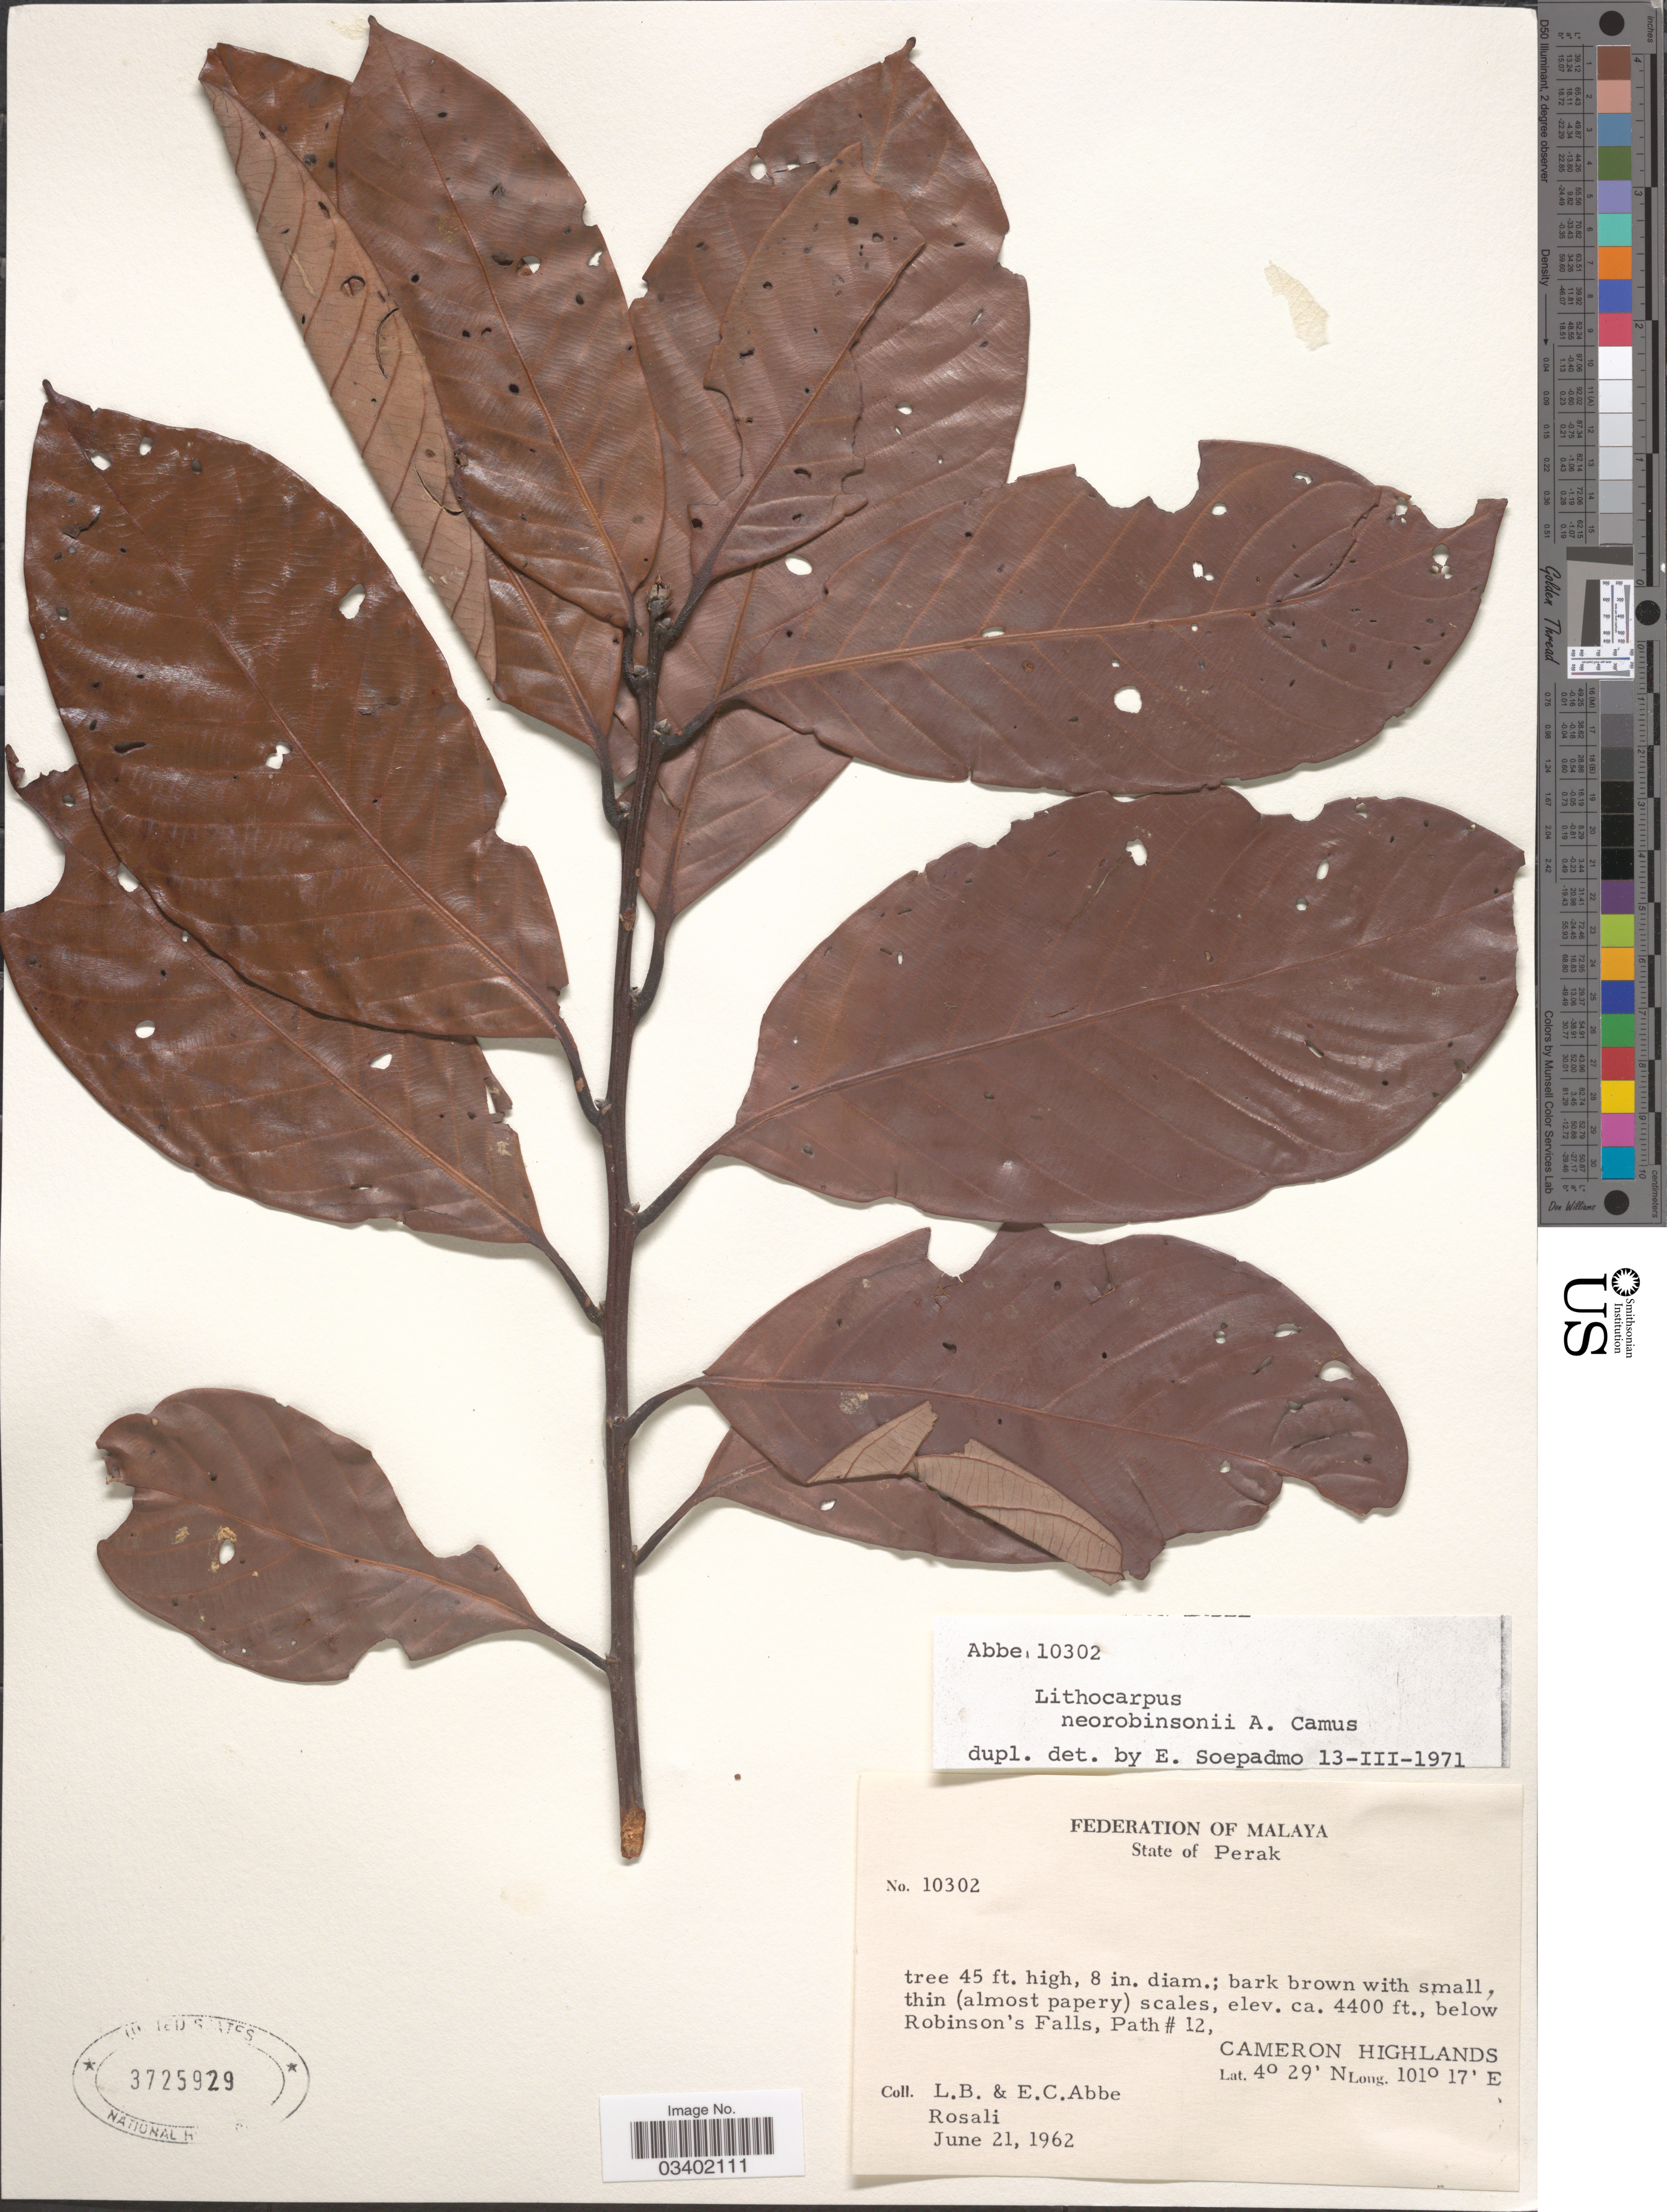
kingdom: Plantae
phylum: Tracheophyta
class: Magnoliopsida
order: Fagales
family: Fagaceae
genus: Lithocarpus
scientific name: Lithocarpus neorobinsonii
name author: A. Camus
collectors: L. B. Abbe, E. C. Abbe & Rosali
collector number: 10302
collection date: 1962-06-21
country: Malaysia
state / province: Perak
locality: Federation of Malaya. Below Robinson's Falls, Path #12, Cameron Highlands.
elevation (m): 1341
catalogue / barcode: US 3725929